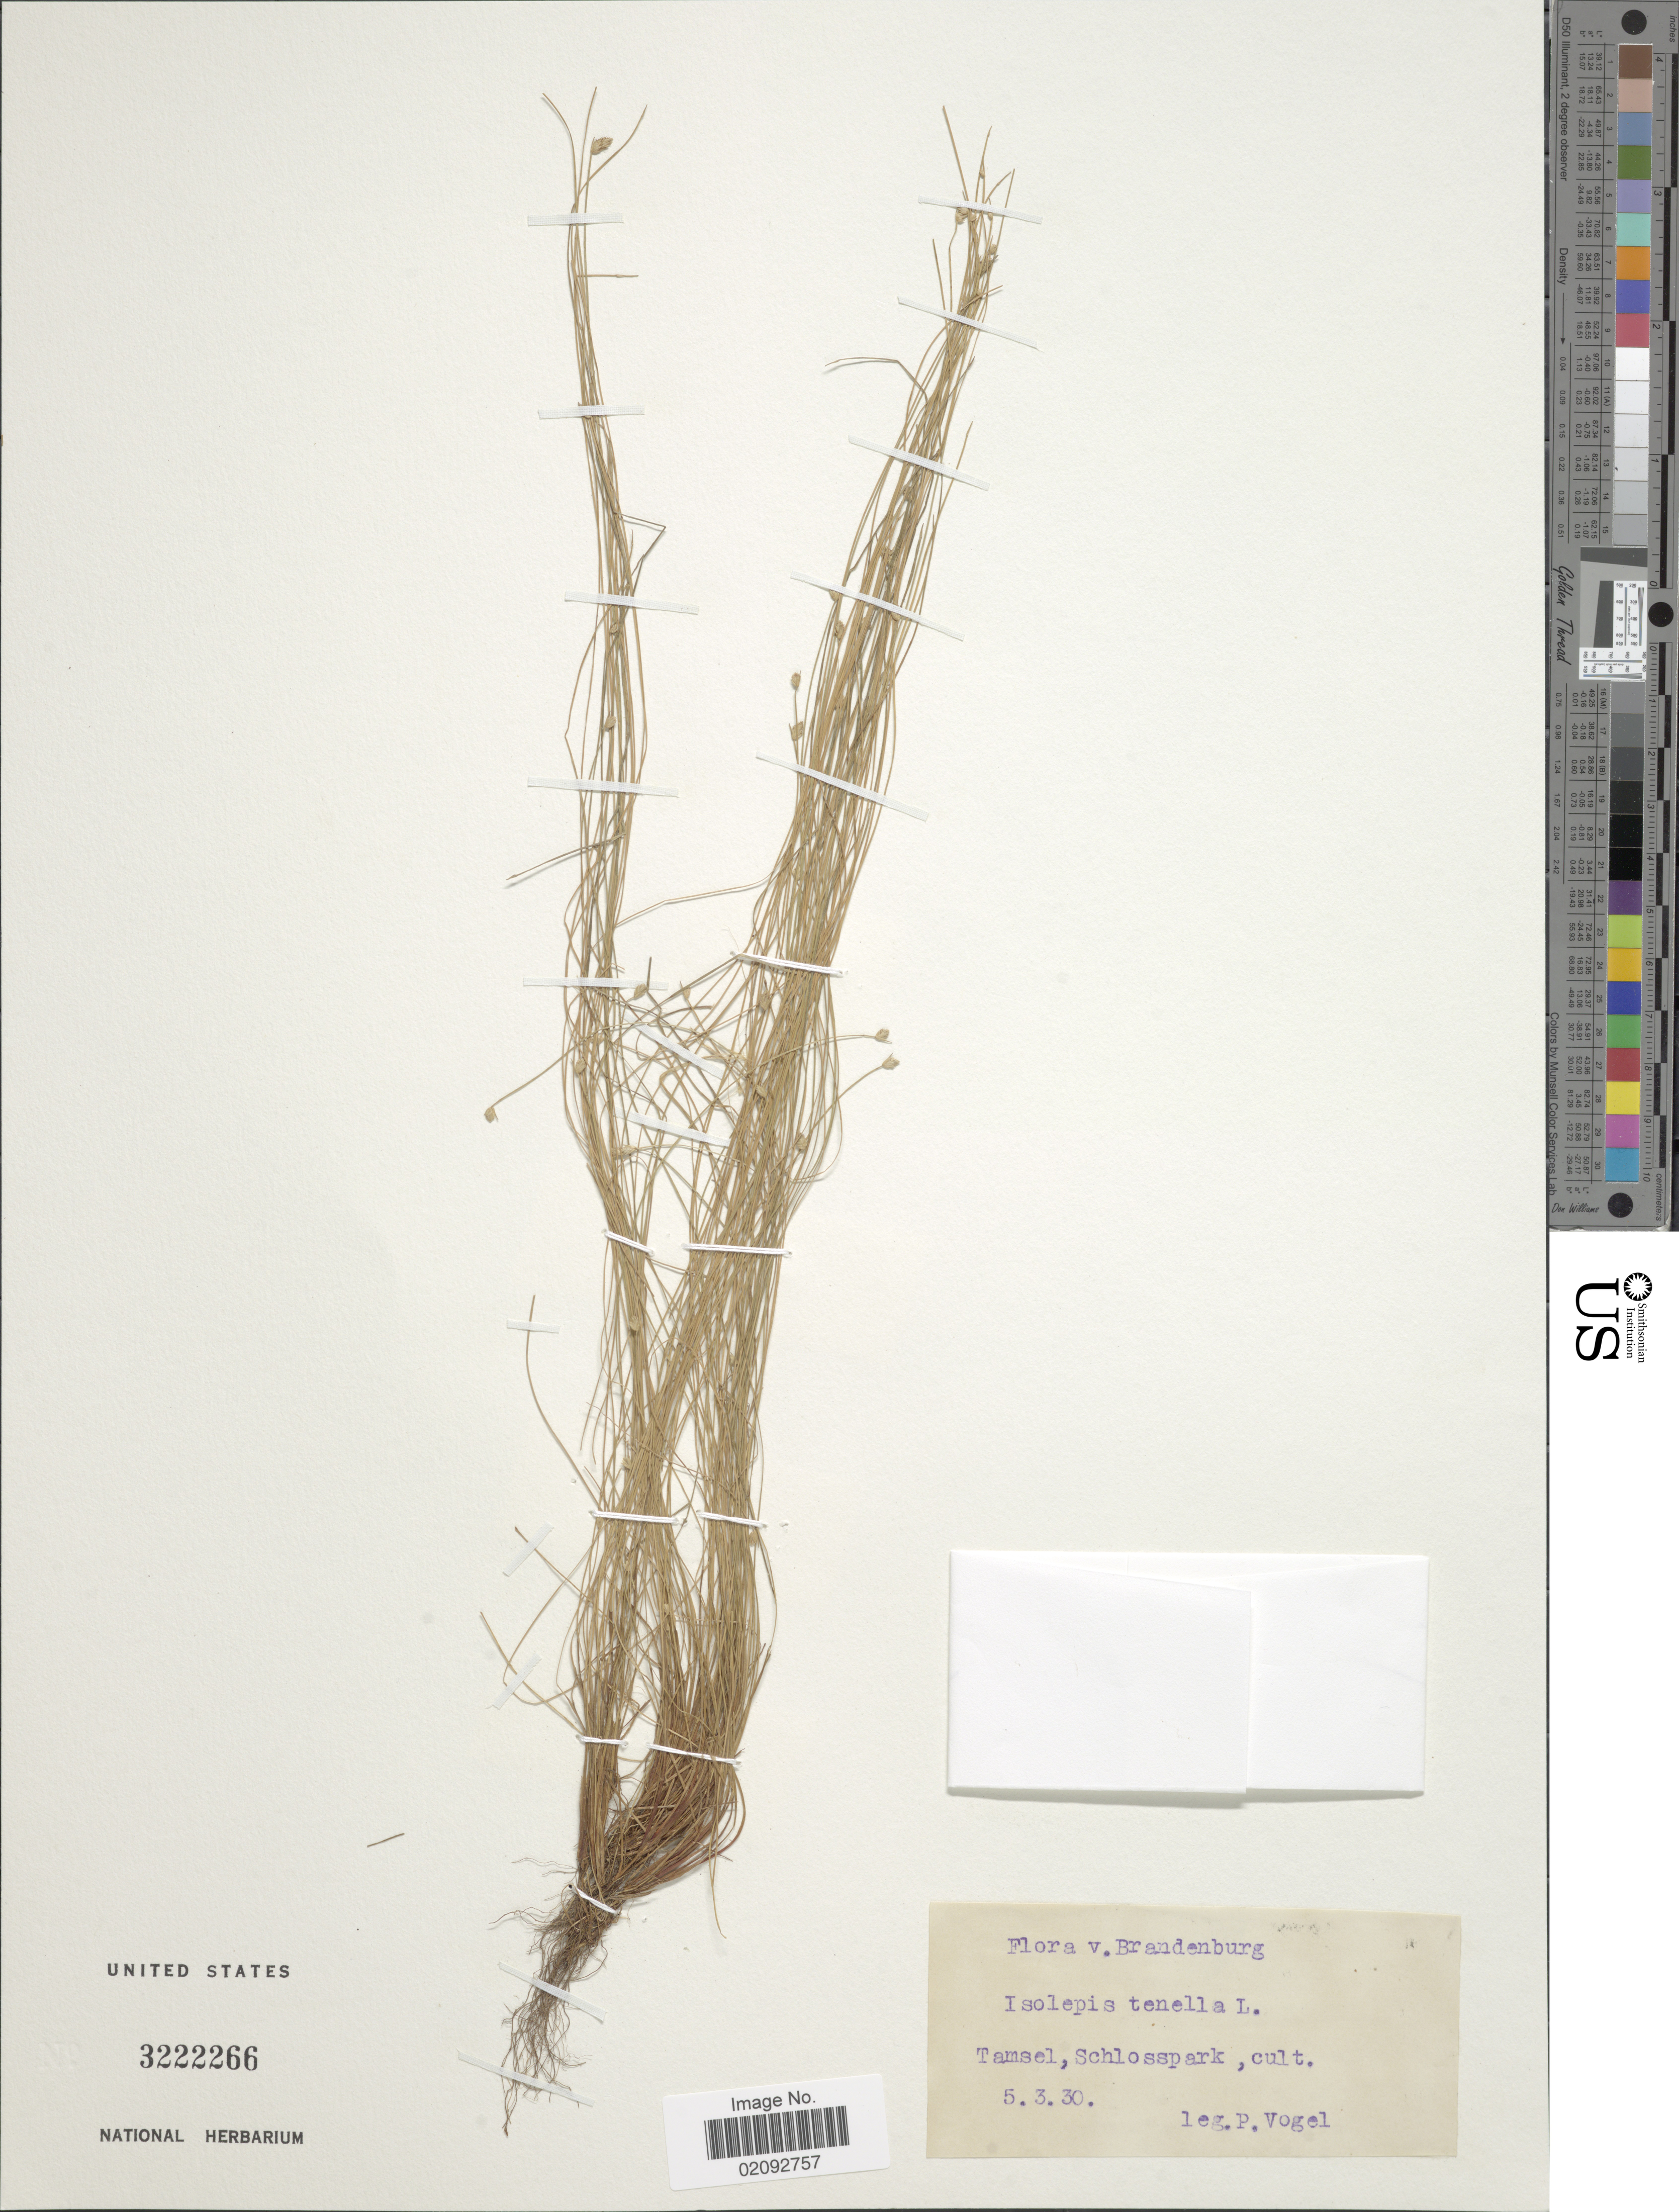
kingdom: Plantae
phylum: Tracheophyta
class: Liliopsida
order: Poales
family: Cyperaceae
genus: Isolepis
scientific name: Isolepis sp.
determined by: Strong, Mark T., (BOT), Smithsonian Institution - National Museum of Natural History (UNITED STATES)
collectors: P. Vogel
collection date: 1930-03-05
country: Germany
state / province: Brandenburg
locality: Tamsel, Schlosspark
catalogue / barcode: US 3222266